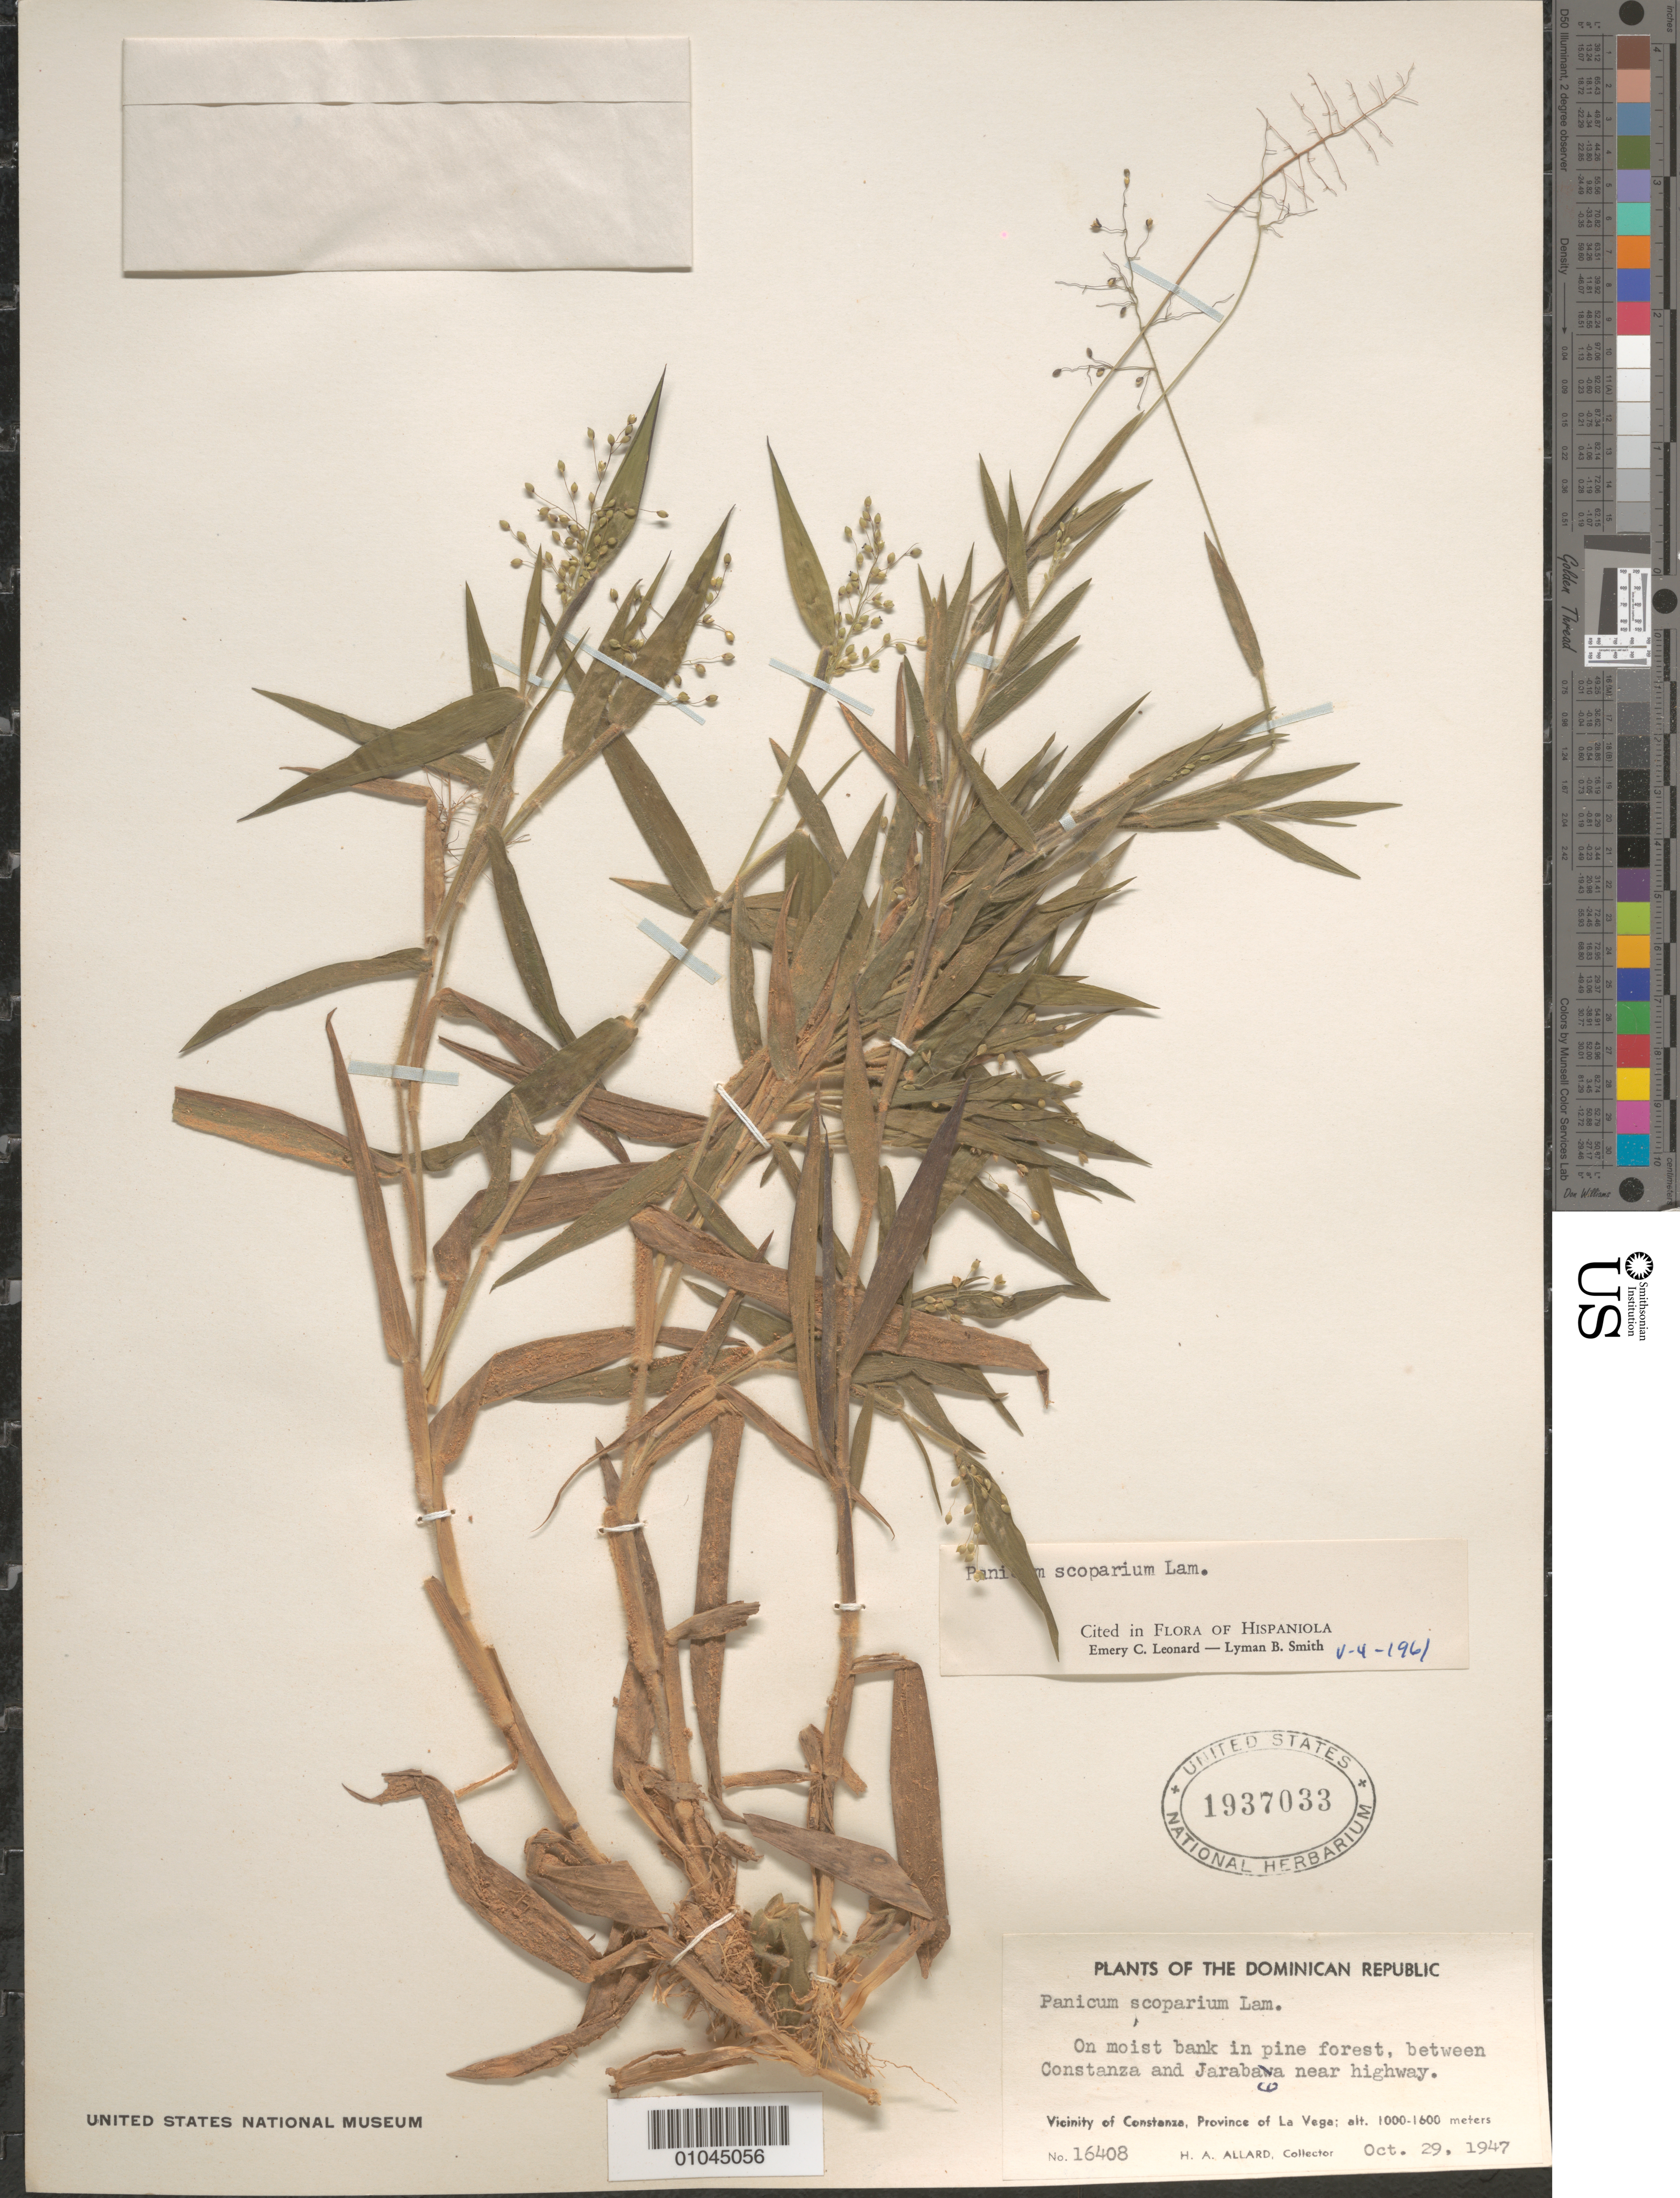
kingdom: Plantae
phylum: Tracheophyta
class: Liliopsida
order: Poales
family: Poaceae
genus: Panicum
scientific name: Panicum scoparium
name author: Lam.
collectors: H. A. Allard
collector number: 16408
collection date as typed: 29 Oct 1947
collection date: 1947-10-29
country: Dominican Republic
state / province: La Vega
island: Hispaniola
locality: Vicinity of Constanza, near highway between Constanza and Jarabaco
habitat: on moist bank in pine forest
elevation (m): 1000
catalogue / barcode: US 1937033